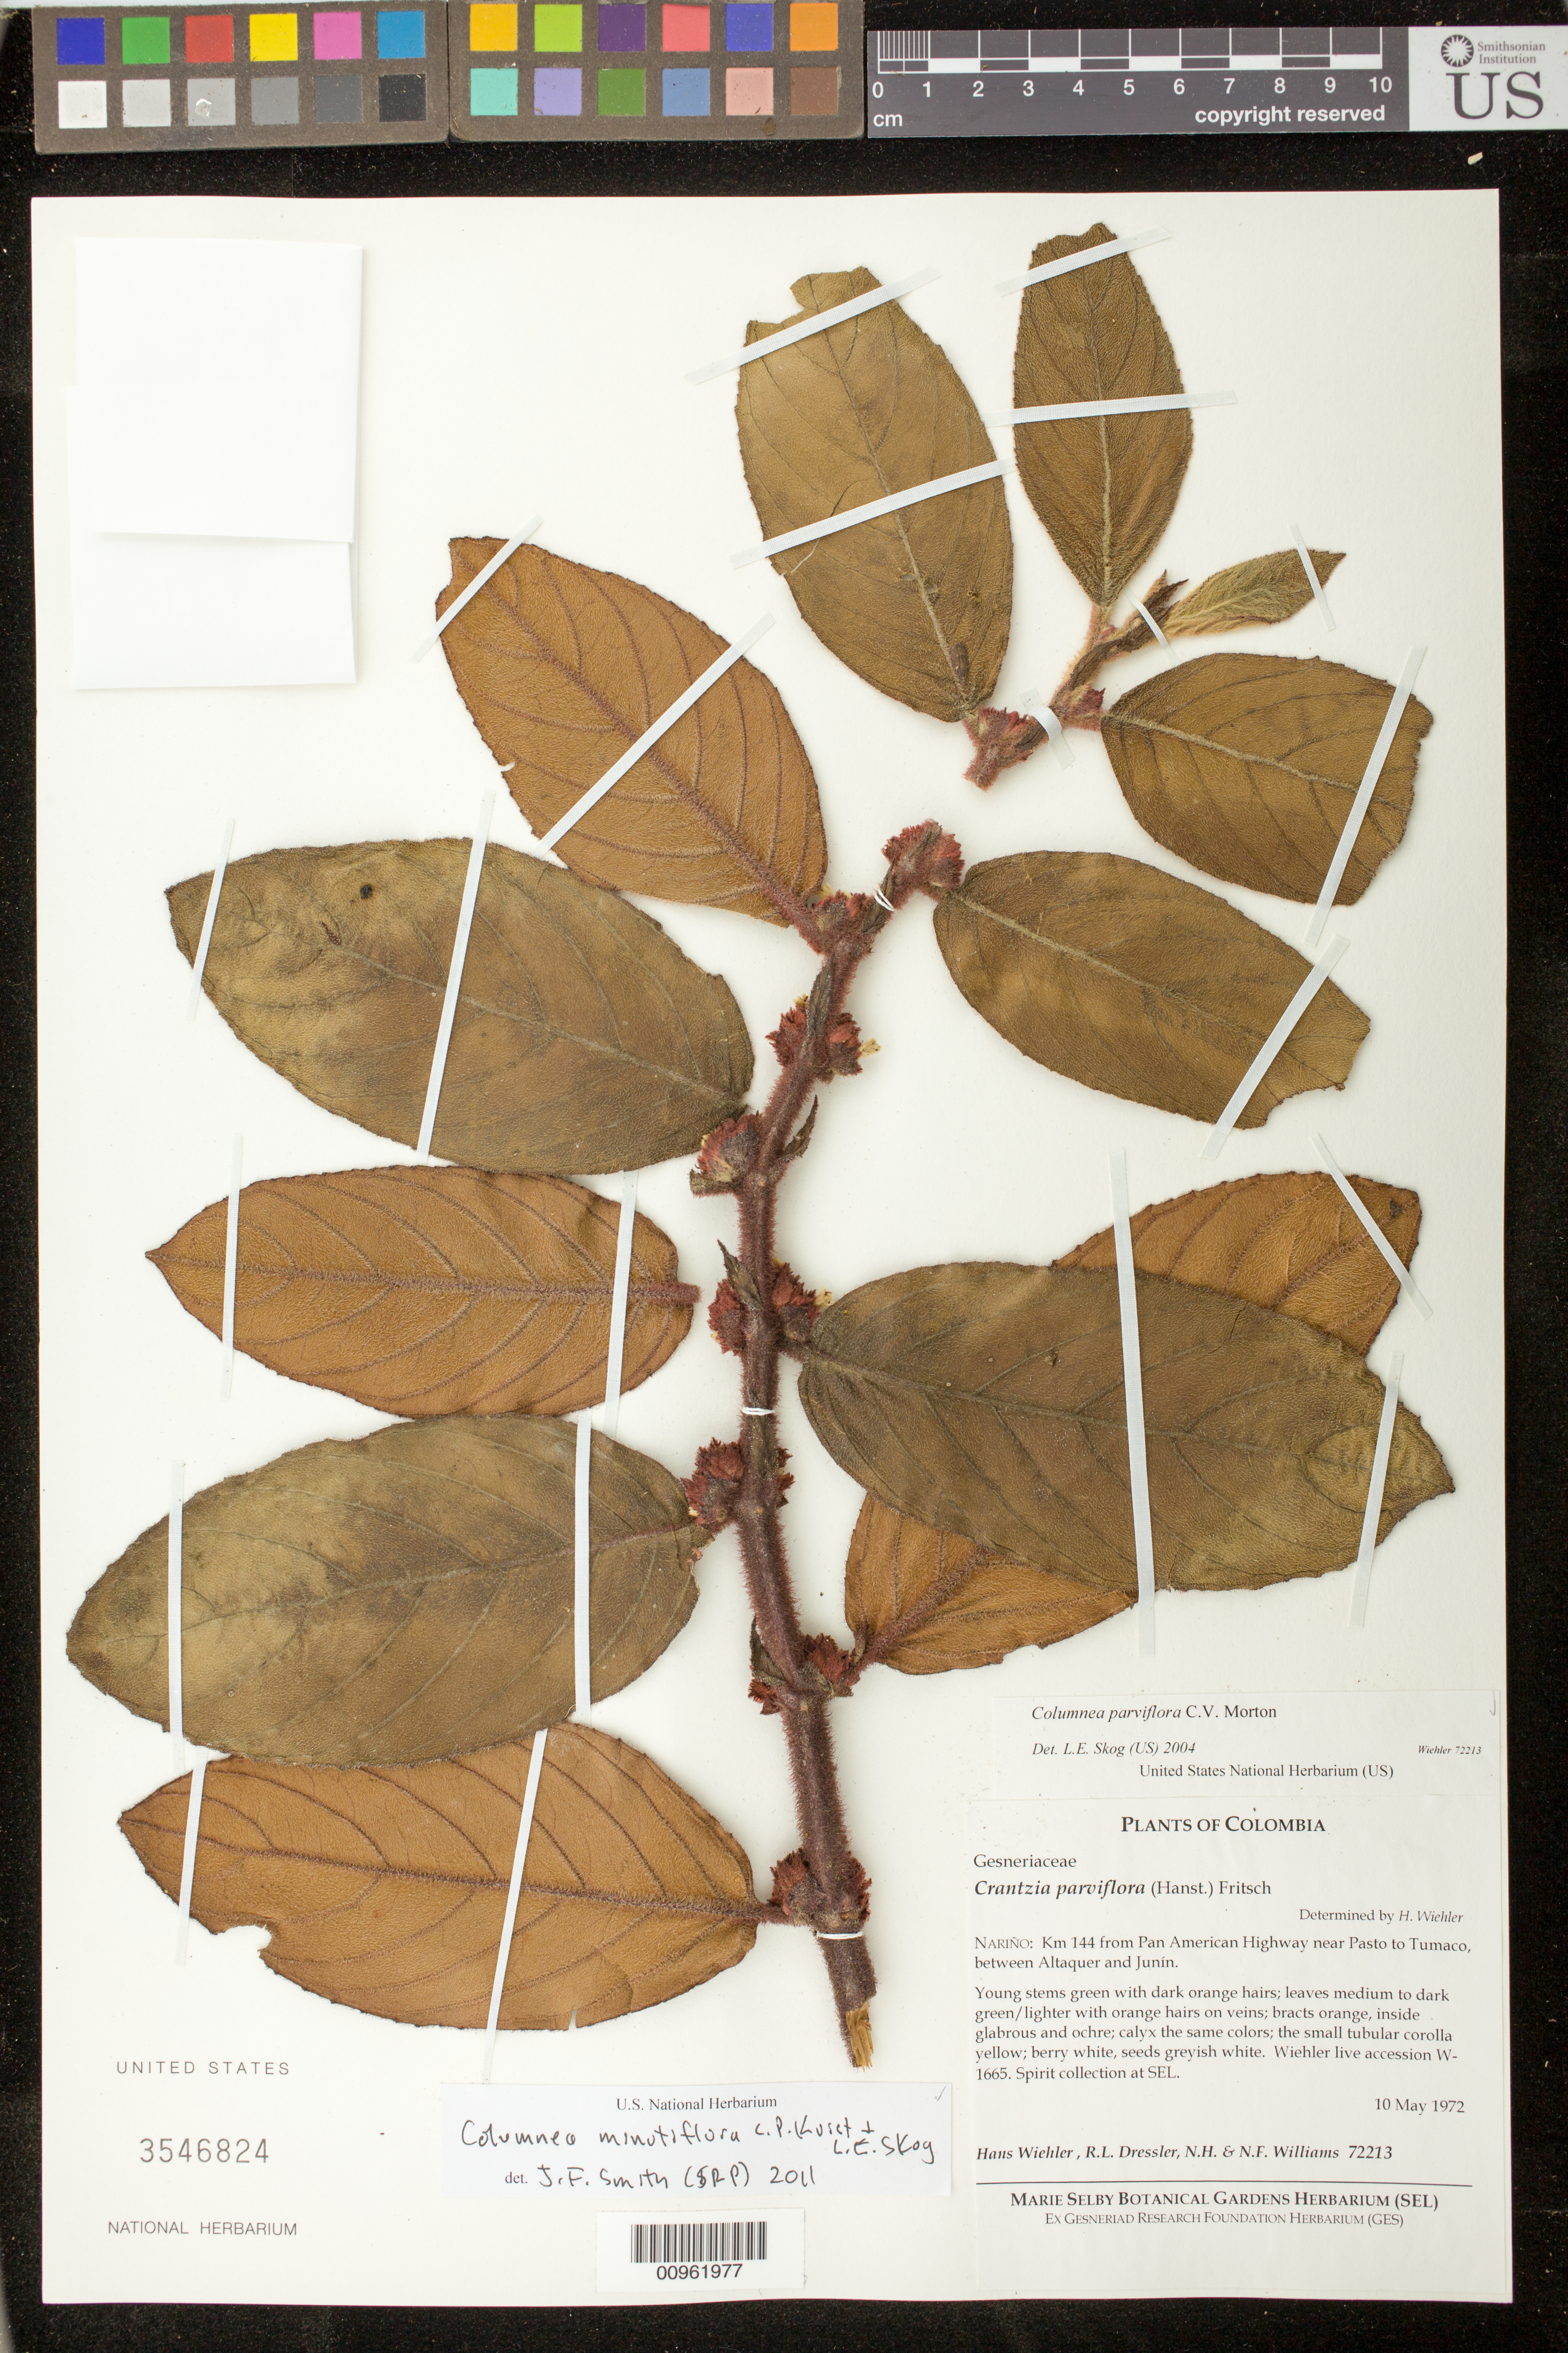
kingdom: Plantae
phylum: Tracheophyta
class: Magnoliopsida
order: Lamiales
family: Gesneriaceae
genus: Columnea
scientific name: Columnea herthae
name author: Mansf.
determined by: Clark, J. L.; Skog, Laurence E.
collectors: H. J. Wiehler, R. Dressler, N. H. Williams & N. Williams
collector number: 72213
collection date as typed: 10 May 1972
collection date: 1972-05-10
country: Colombia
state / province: Nariño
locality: Nariño: Km 144 from Pan American Highway near Pasto to Tumaco, between Altaquer and Junin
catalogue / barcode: US 3546824